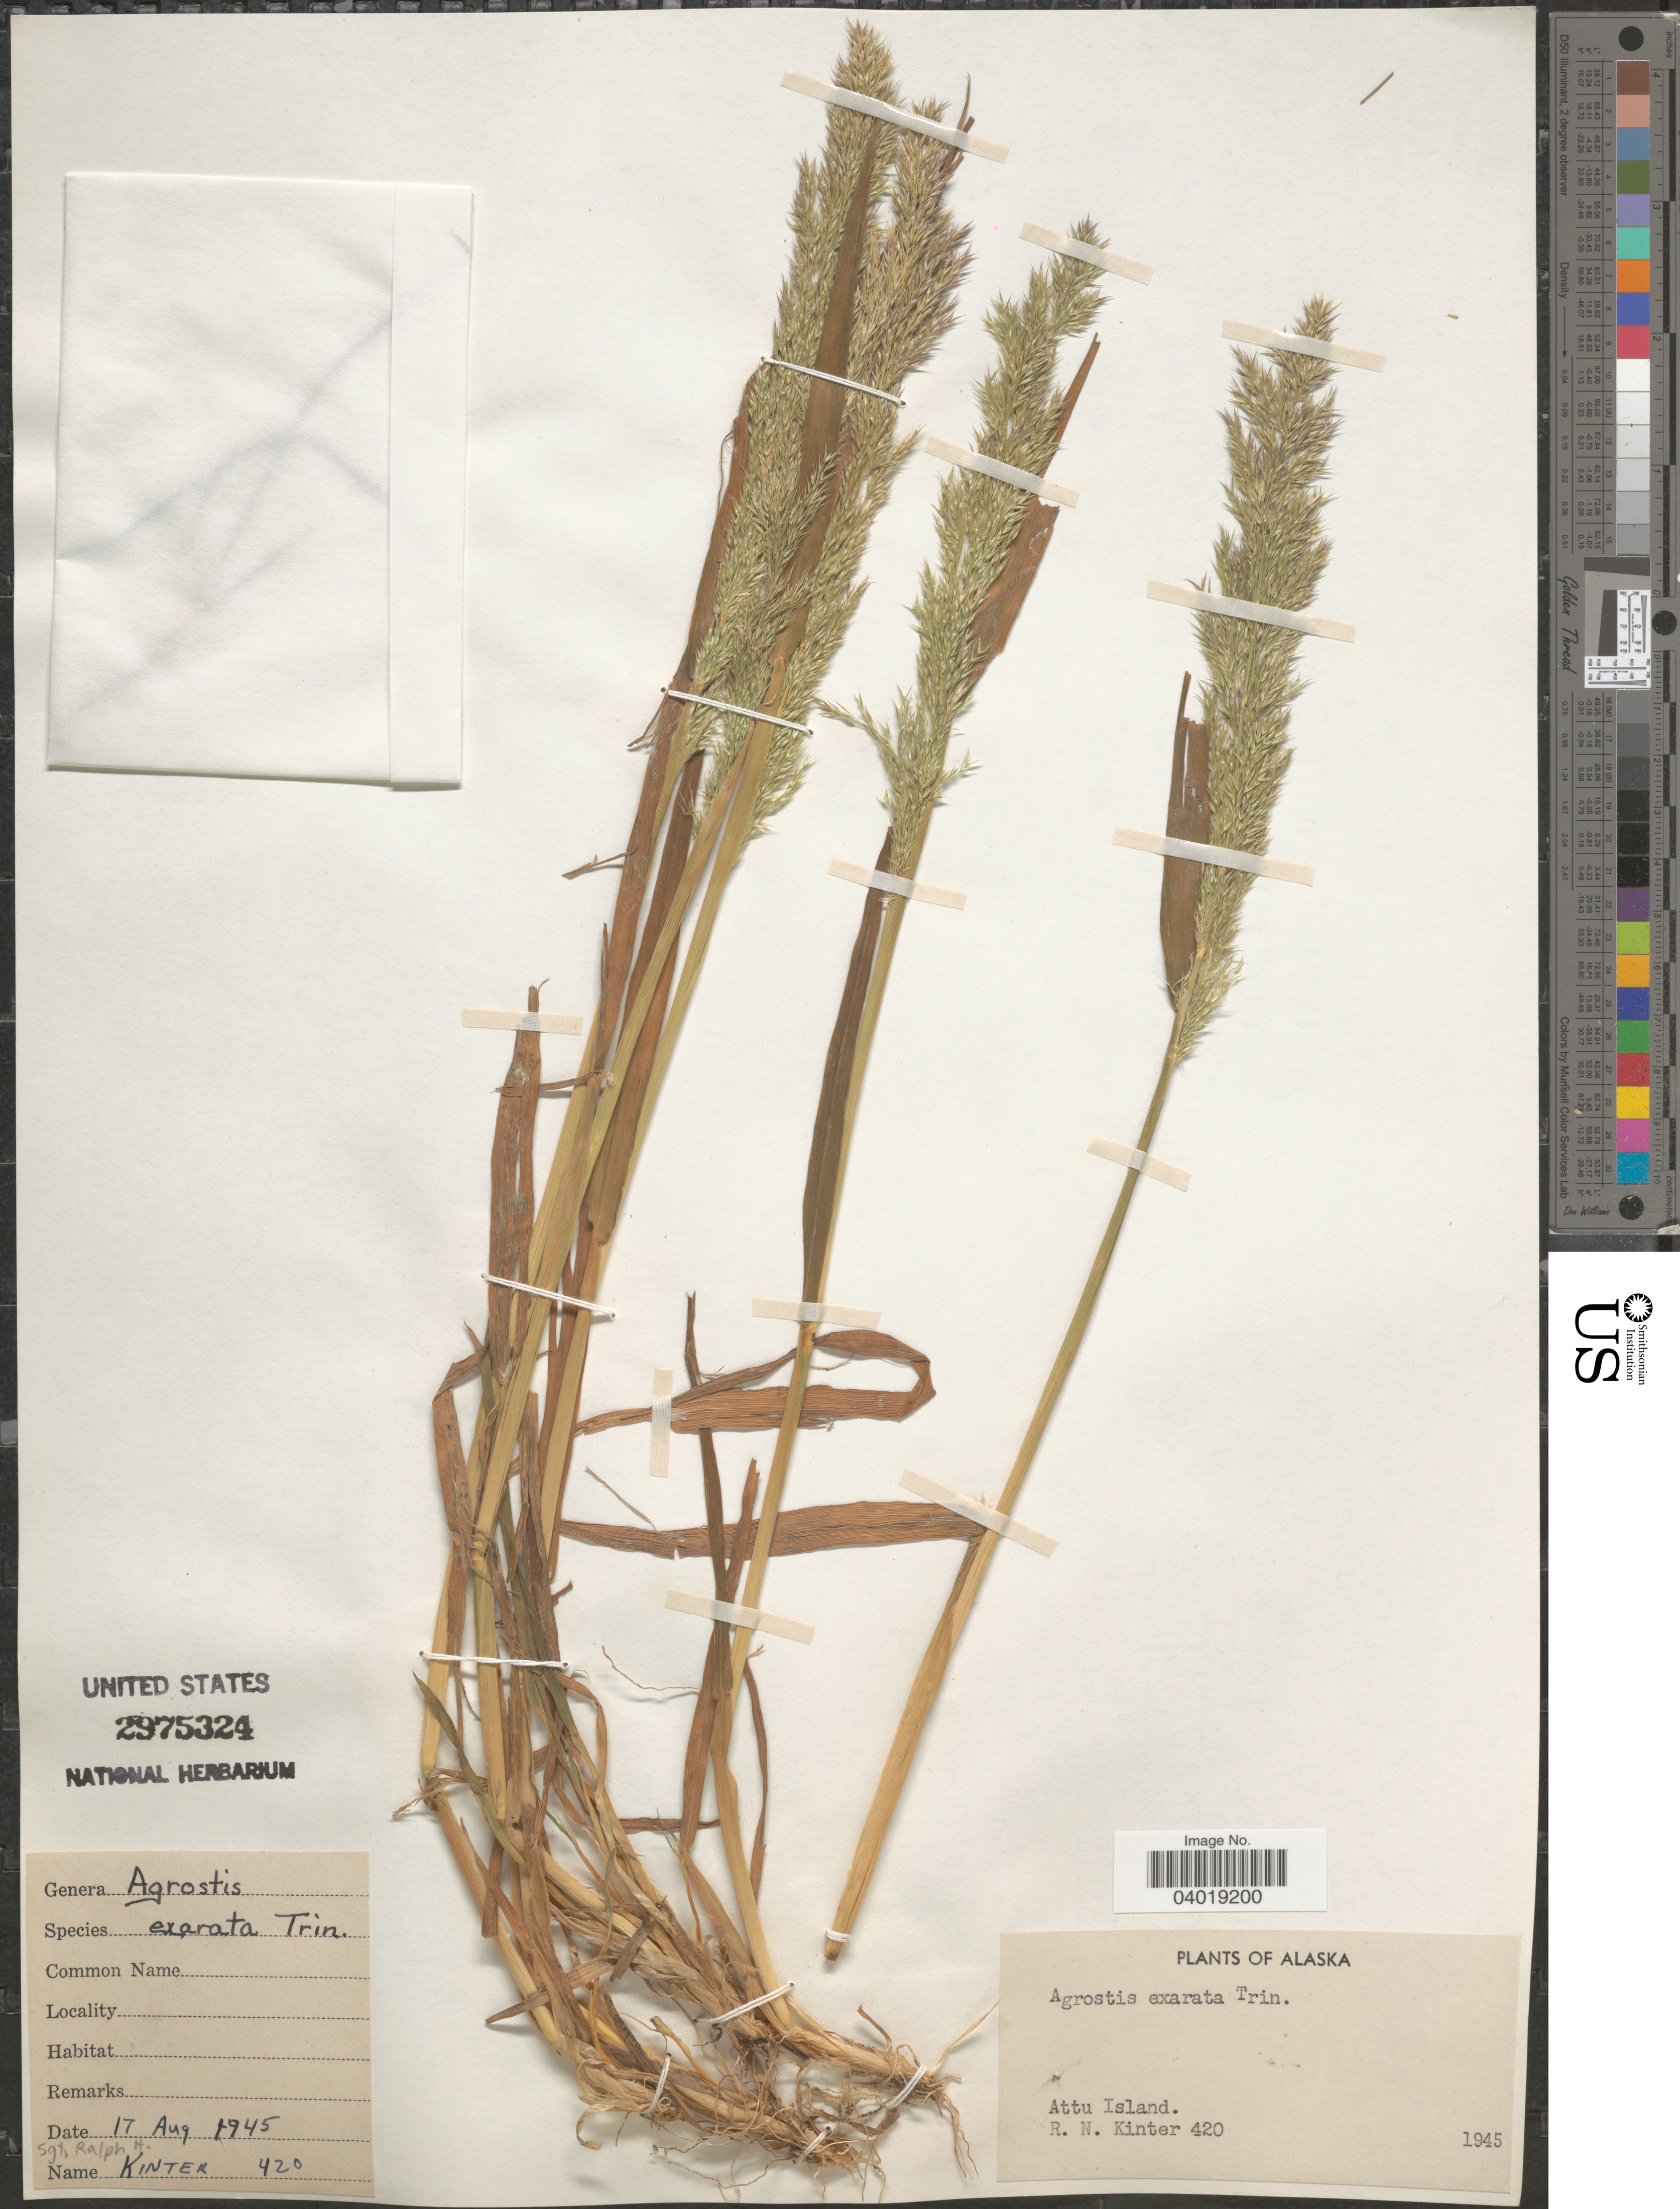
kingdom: Plantae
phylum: Tracheophyta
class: Liliopsida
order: Poales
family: Poaceae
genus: Agrostis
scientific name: Agrostis exarata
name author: Trin.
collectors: R. Kinter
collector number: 420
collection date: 1945-08-17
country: United States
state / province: Alaska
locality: Attu Island.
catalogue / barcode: US 2975324